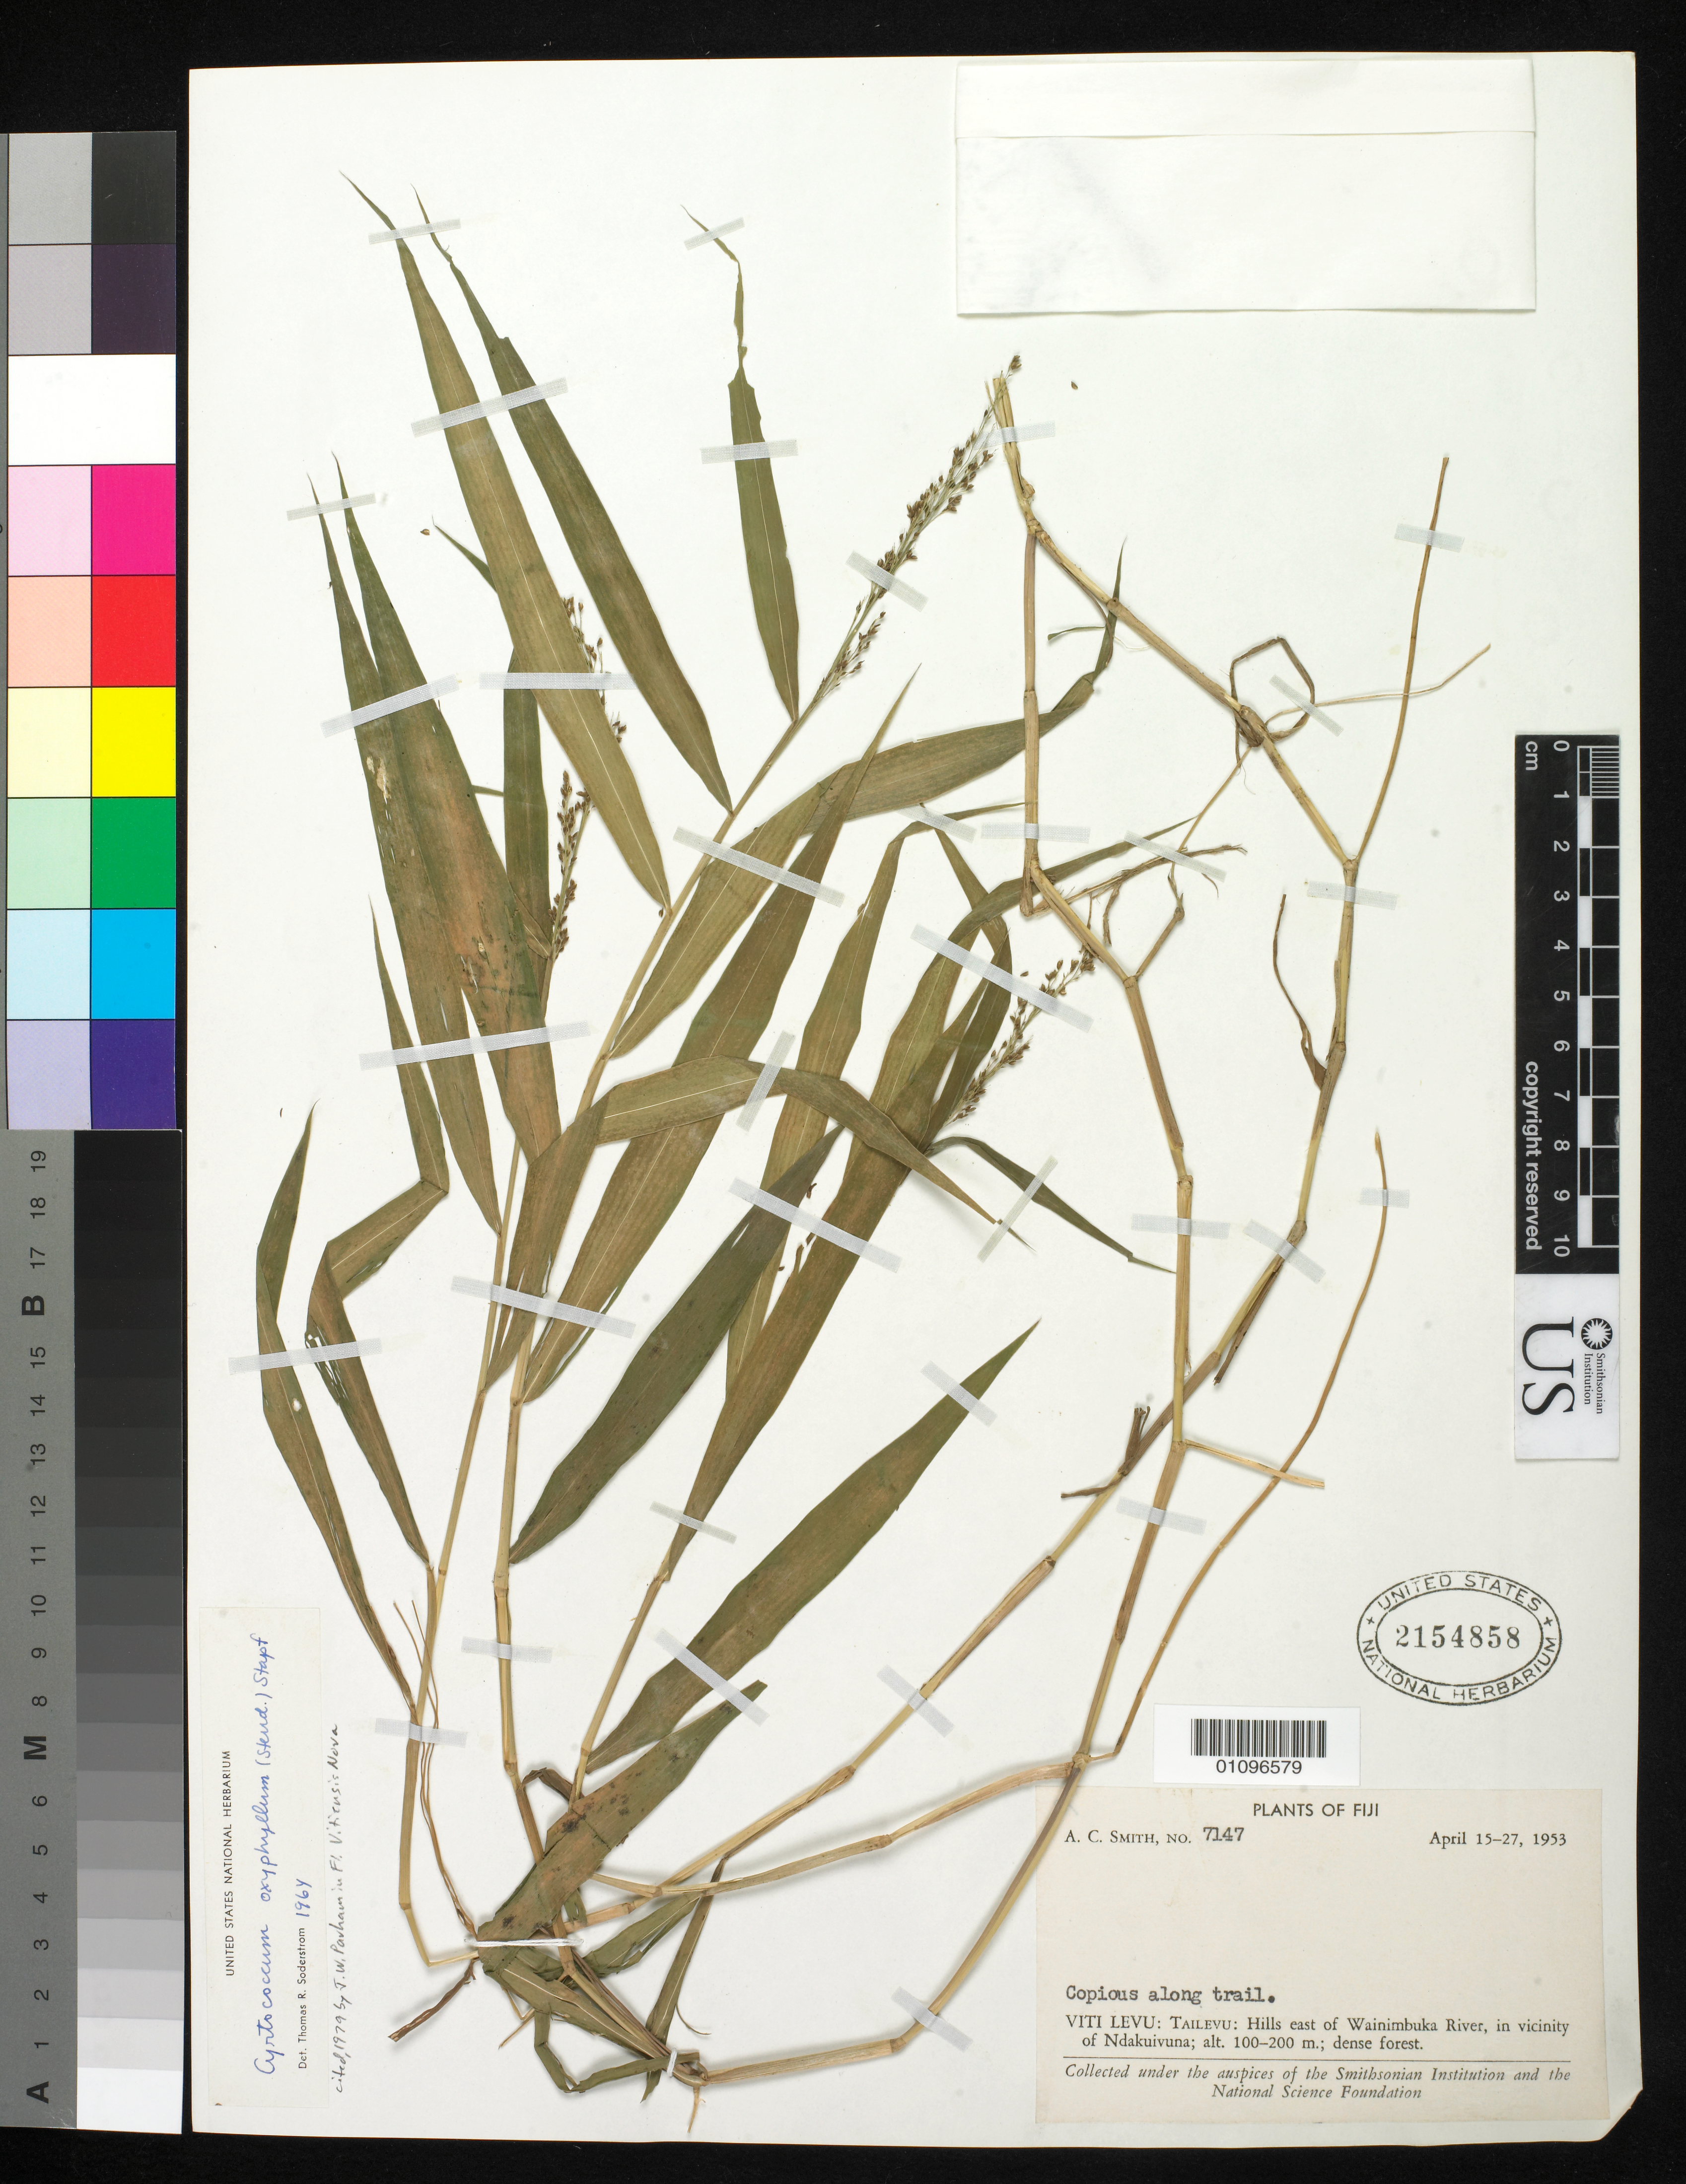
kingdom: Plantae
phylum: Tracheophyta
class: Liliopsida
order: Poales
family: Poaceae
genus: Cyrtococcum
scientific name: Cyrtococcum oxyphyllum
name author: (Steud.) Stapf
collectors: A. C. Smith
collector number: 7147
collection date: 1953-04-15/1953-04-17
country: Fiji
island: Viti Levu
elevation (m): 100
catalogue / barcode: US 2154858